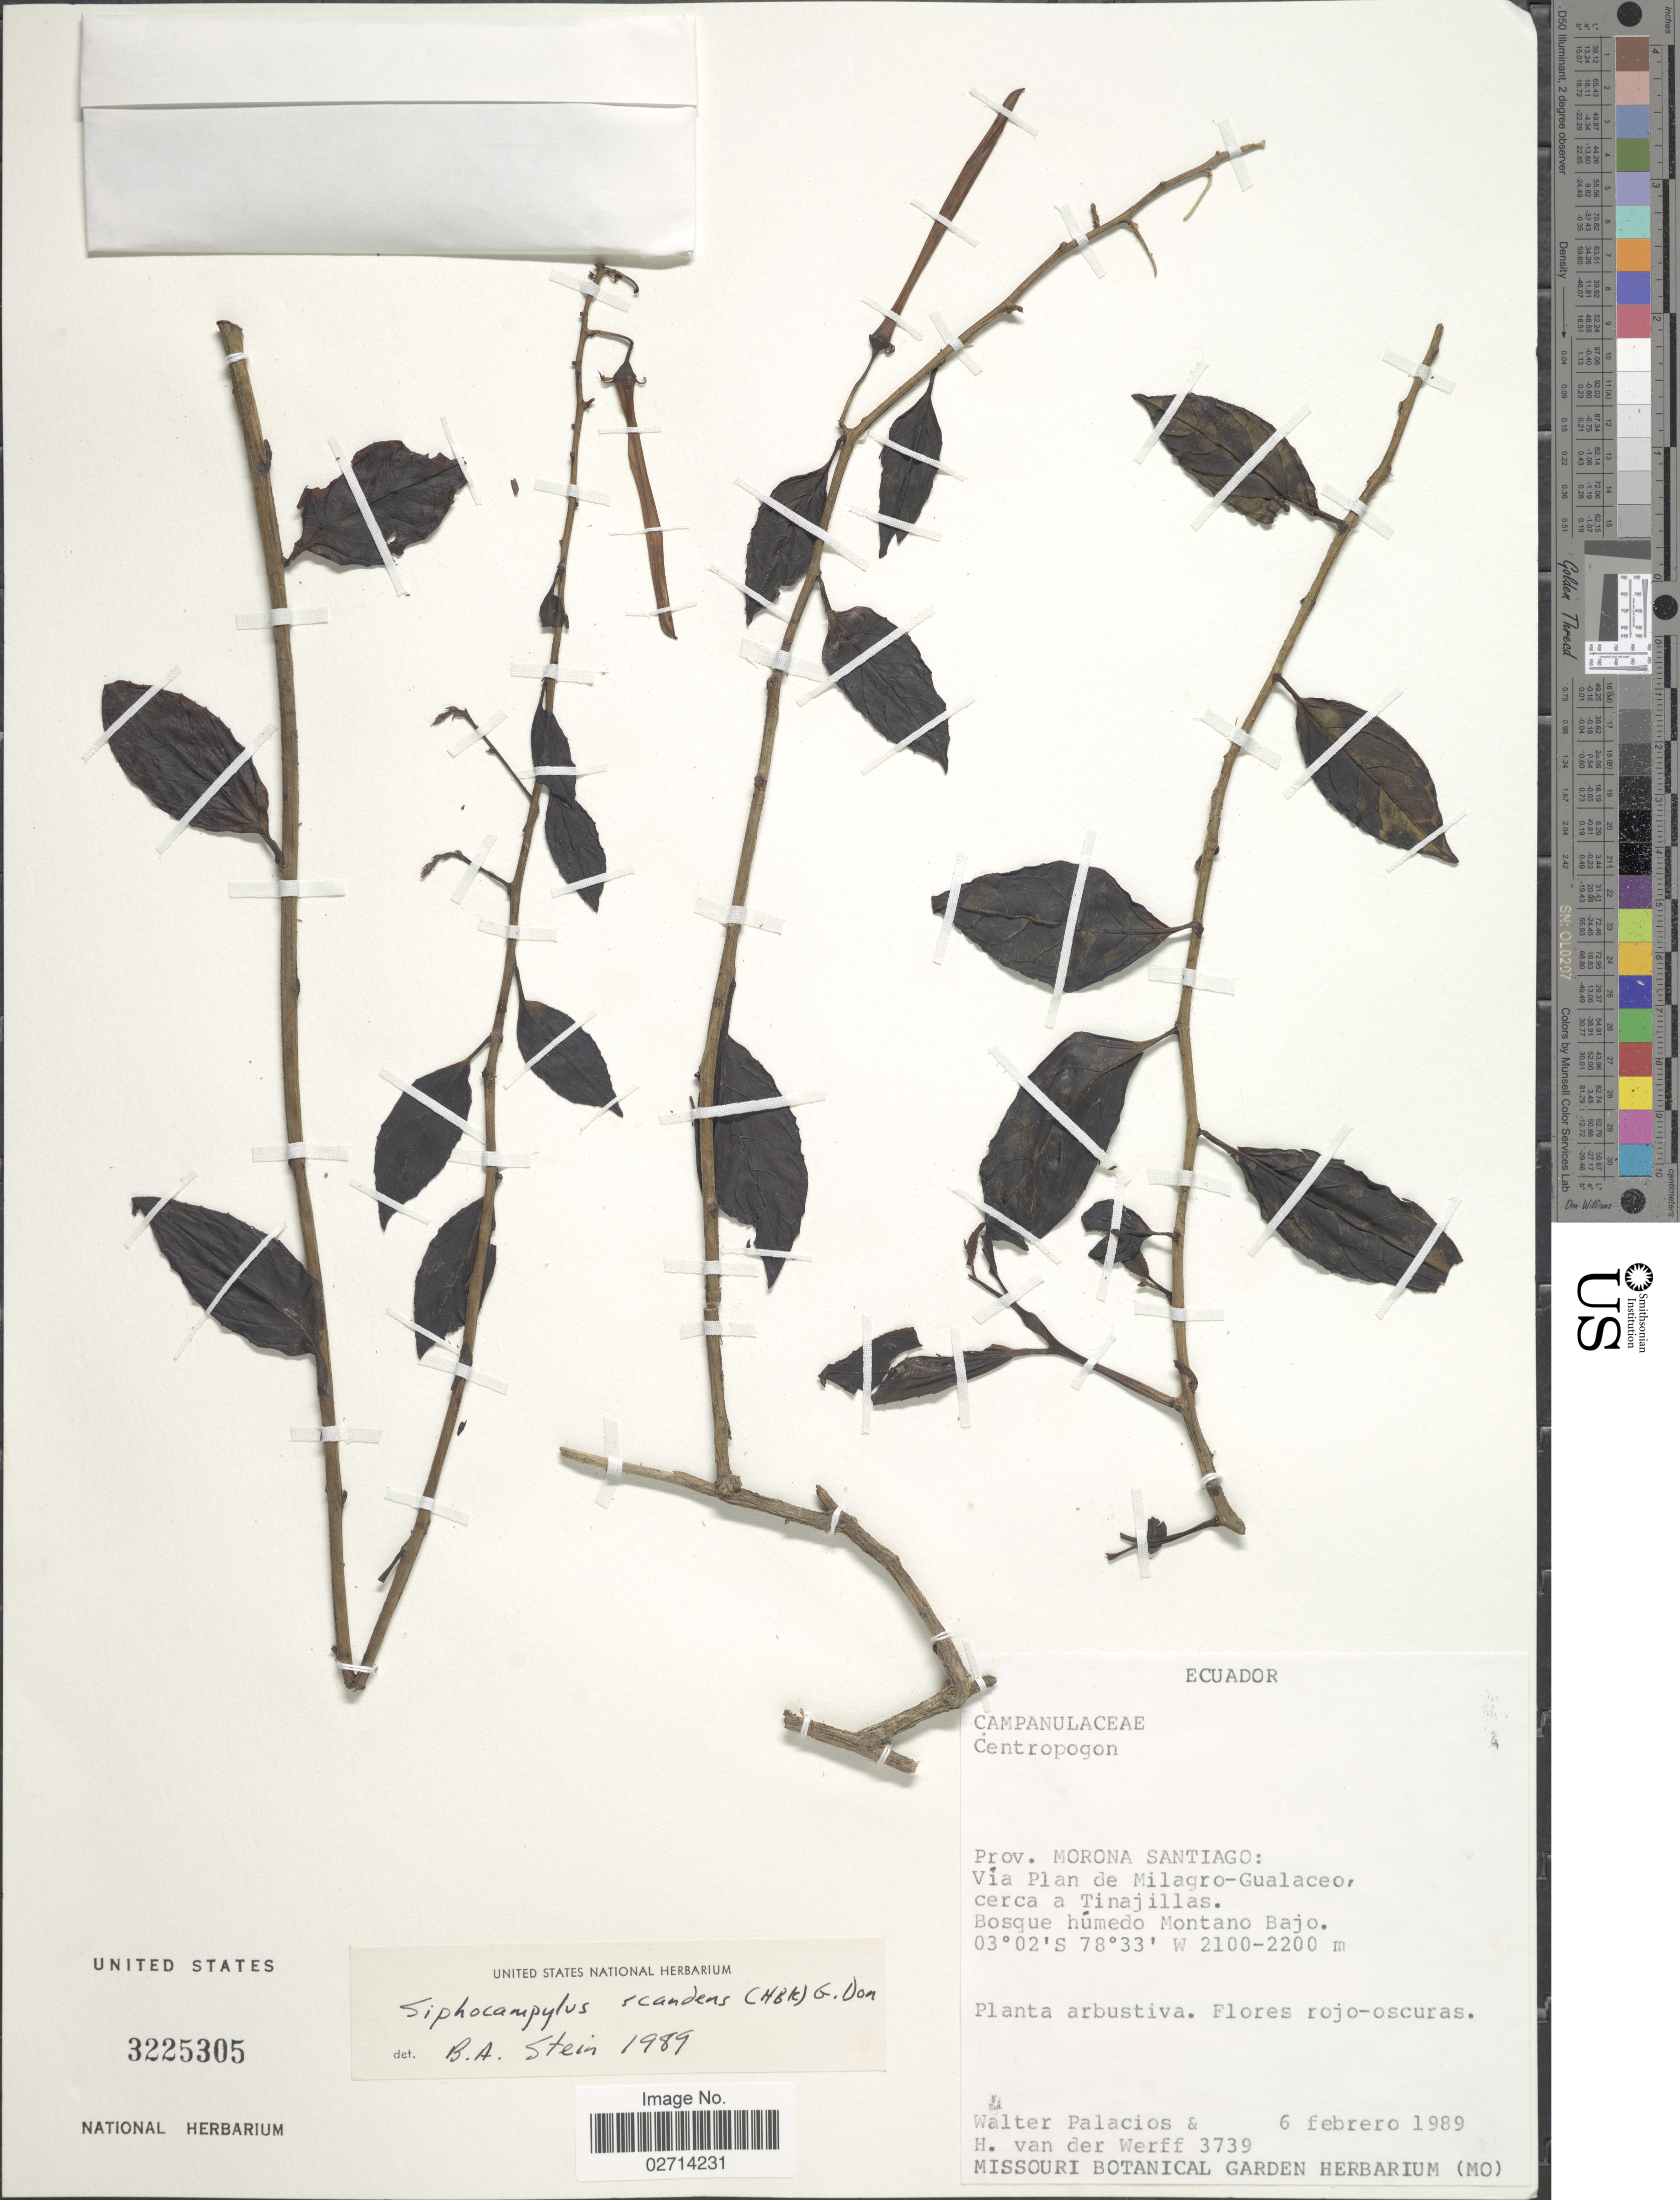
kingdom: Plantae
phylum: Tracheophyta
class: Magnoliopsida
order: Asterales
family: Campanulaceae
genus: Siphocampylus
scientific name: Siphocampylus scandens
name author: (Kunth) G. Don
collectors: W. Palacios & H. van der Werff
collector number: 3739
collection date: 1989-02-06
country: Ecuador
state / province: Morona-Santiago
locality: Via Plan de Milagro-Gualaceo, cerca a Tinajillas, bosque humedo Montano Bajo.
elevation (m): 2100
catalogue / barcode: US 3225305